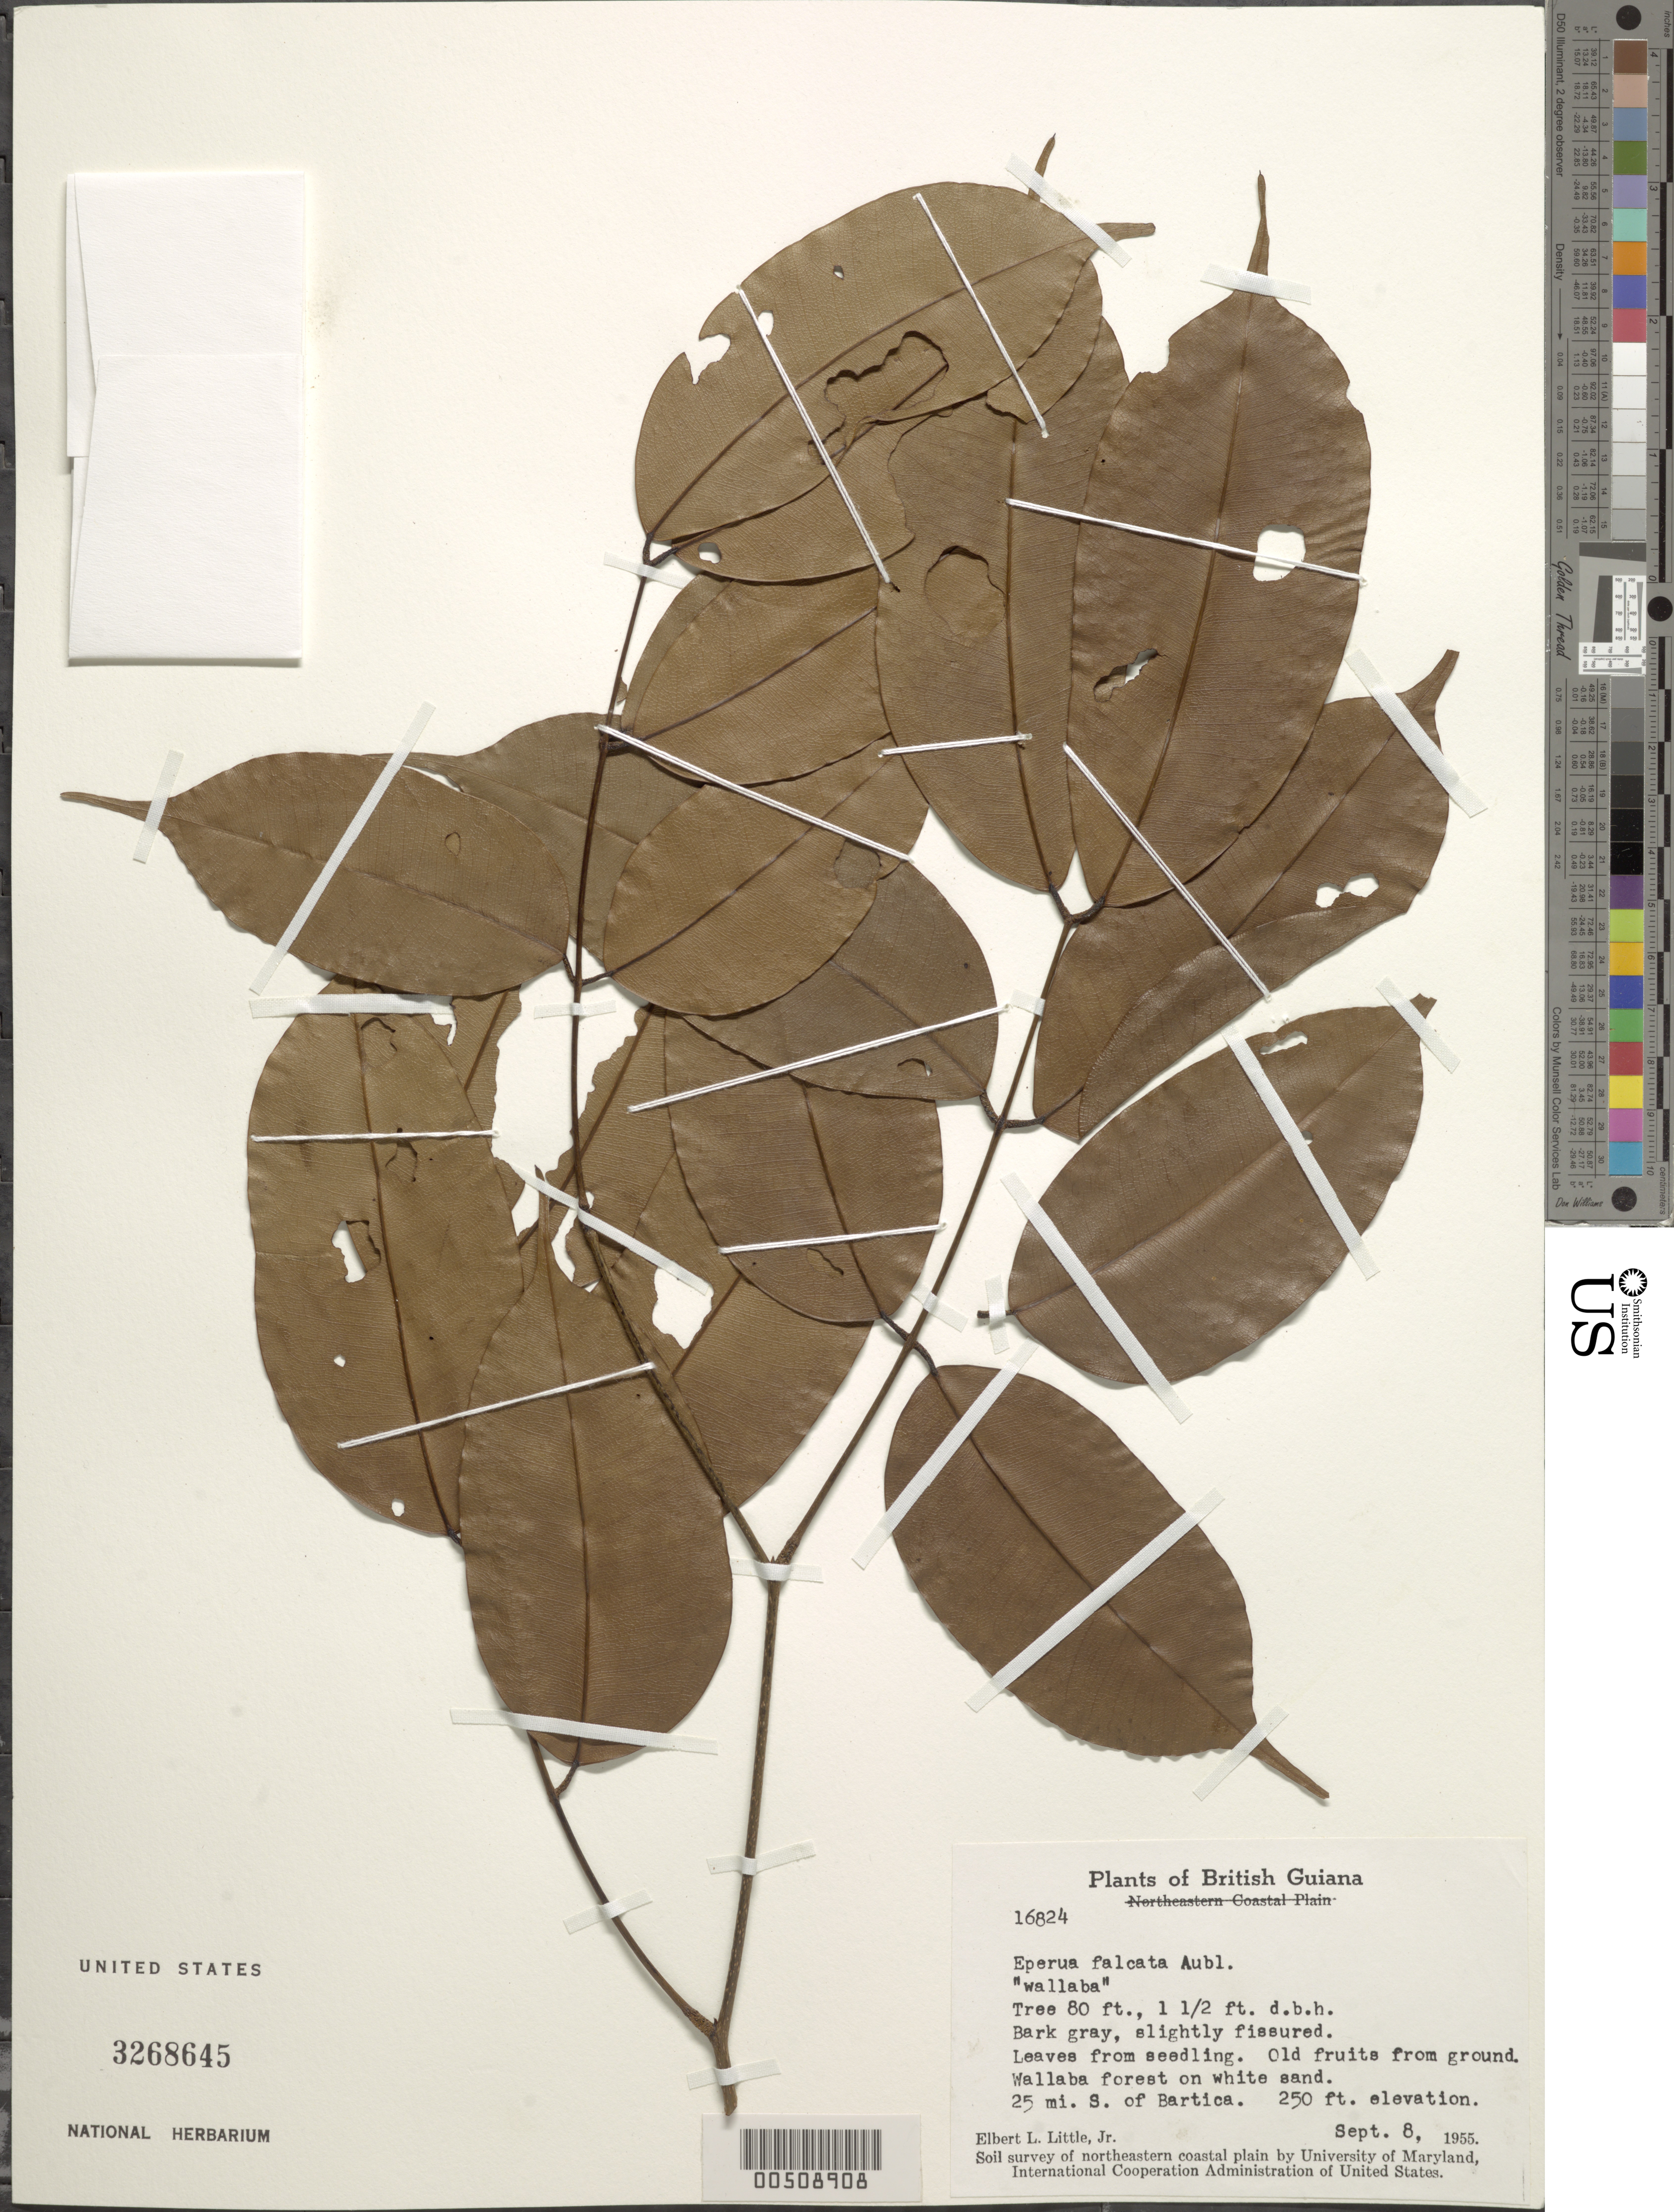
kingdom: Plantae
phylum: Tracheophyta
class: Magnoliopsida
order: Fabales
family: Fabaceae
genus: Eperua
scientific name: Eperua falcata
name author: Aubl.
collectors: E. L. Little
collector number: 16824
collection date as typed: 08 Sep 1955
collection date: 1955-09-08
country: Guyana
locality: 25 mi. S of Bartica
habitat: Wallaba forest on white sand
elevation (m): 76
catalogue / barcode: US 3268645